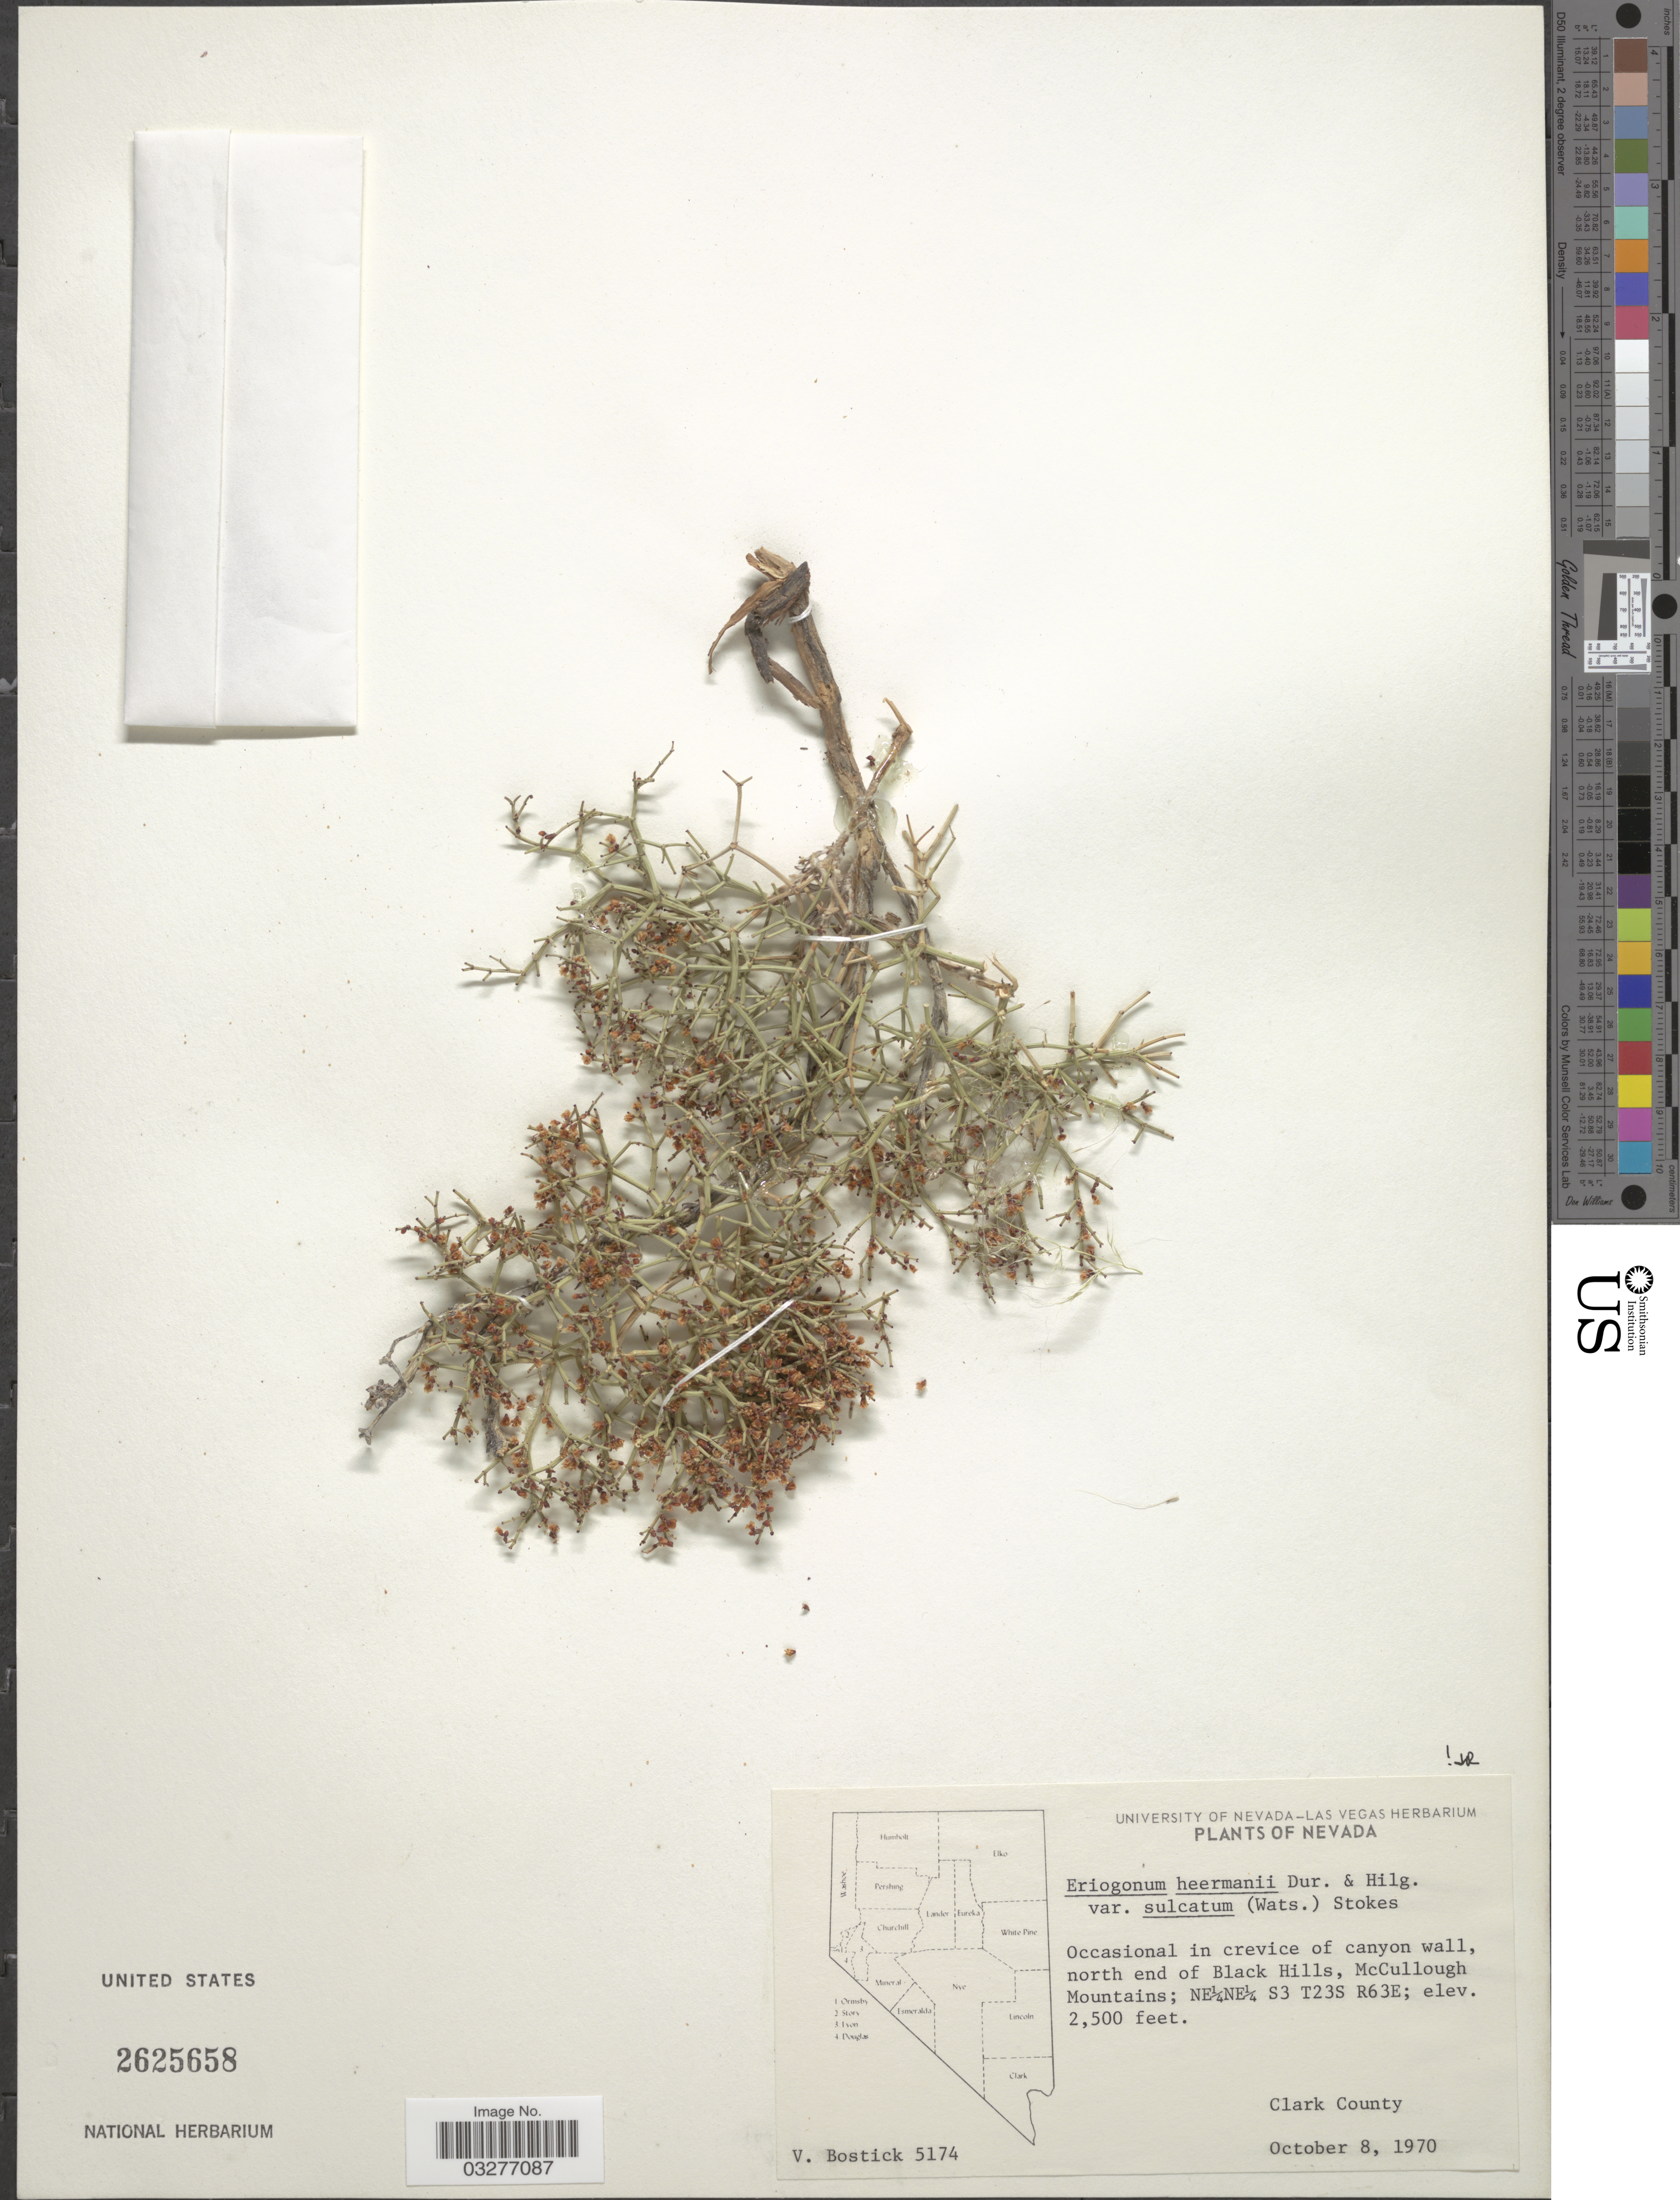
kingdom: Plantae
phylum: Tracheophyta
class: Magnoliopsida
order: Caryophyllales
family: Polygonaceae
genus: Eriogonum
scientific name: Eriogonum heermannii var. sulcatum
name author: (S. Watson) Munz & Reveal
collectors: V. Bostick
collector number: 5174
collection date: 1970-10-08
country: United States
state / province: Nevada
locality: North end of Black Hills, McCullough Mountains; NE¼NE¼ S3 T23S R63E; Clark County.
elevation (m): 762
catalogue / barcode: US 2625658